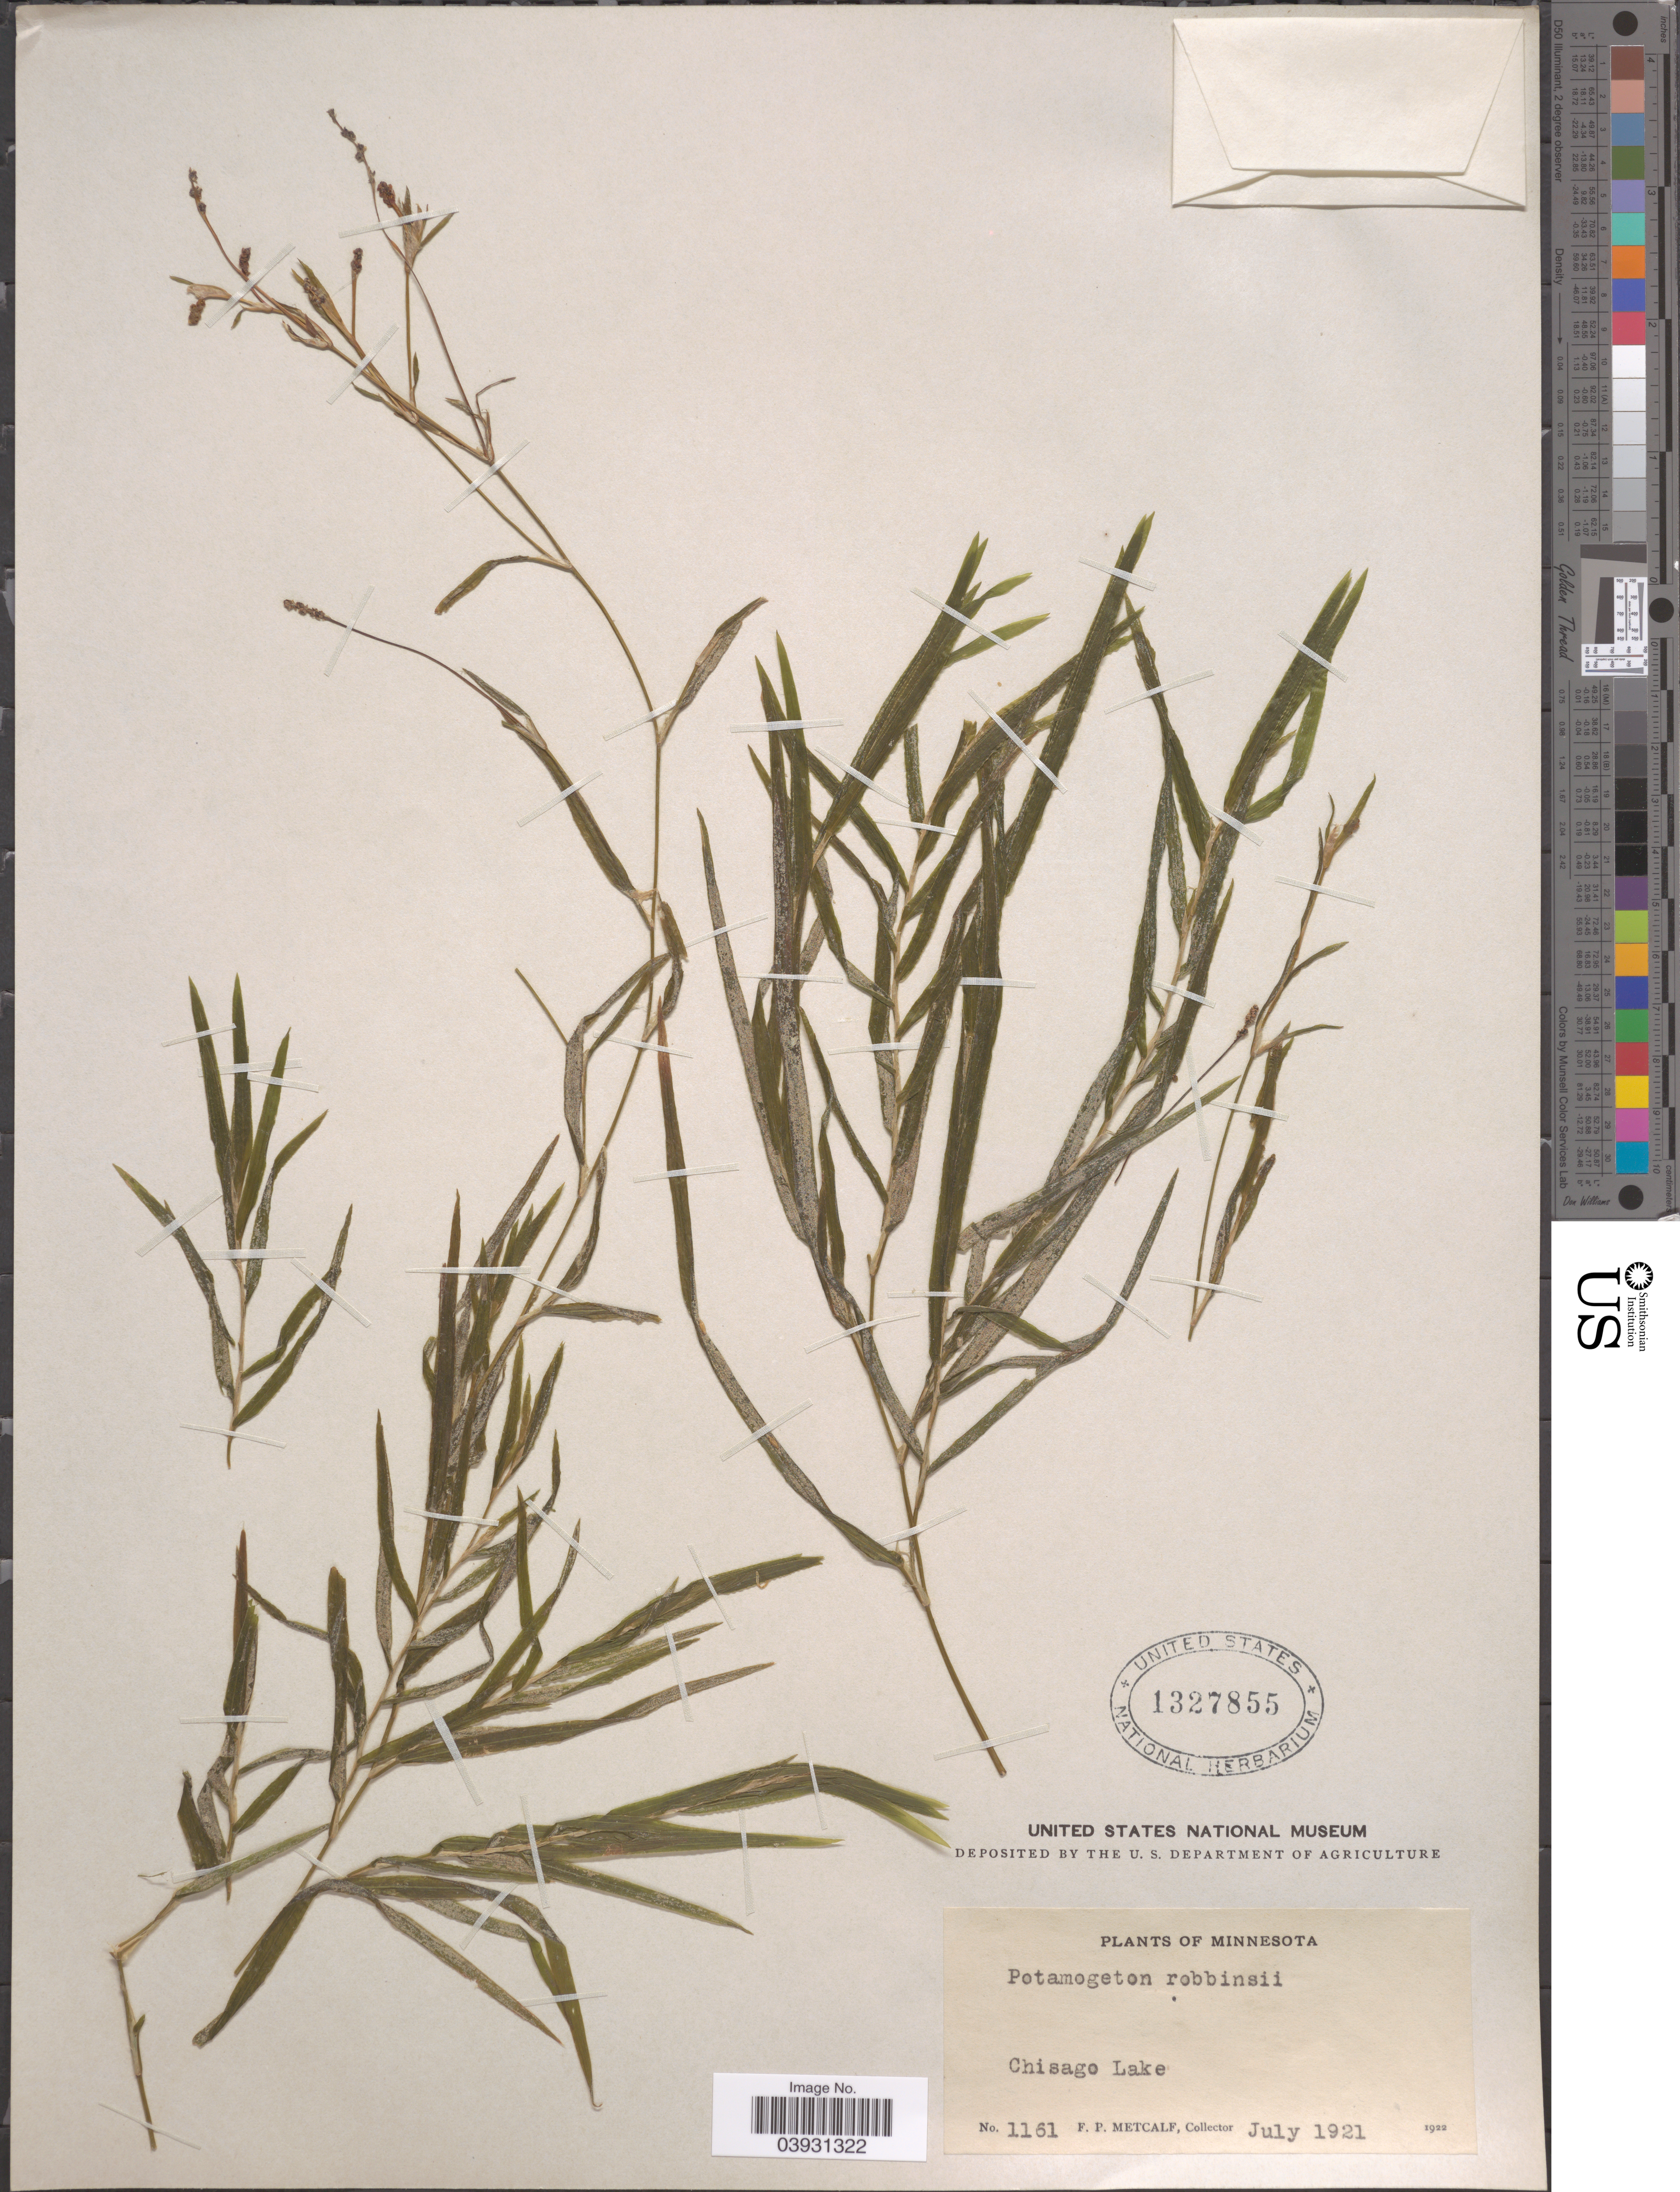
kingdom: Plantae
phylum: Tracheophyta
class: Liliopsida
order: Alismatales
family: Potamogetonaceae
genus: Potamogeton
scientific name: Potamogeton robbinsii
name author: Oakes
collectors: F. Metcalf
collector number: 1161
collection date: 1921-07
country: United States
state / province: Minnesota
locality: Chisago Lake.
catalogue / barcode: US 1327855